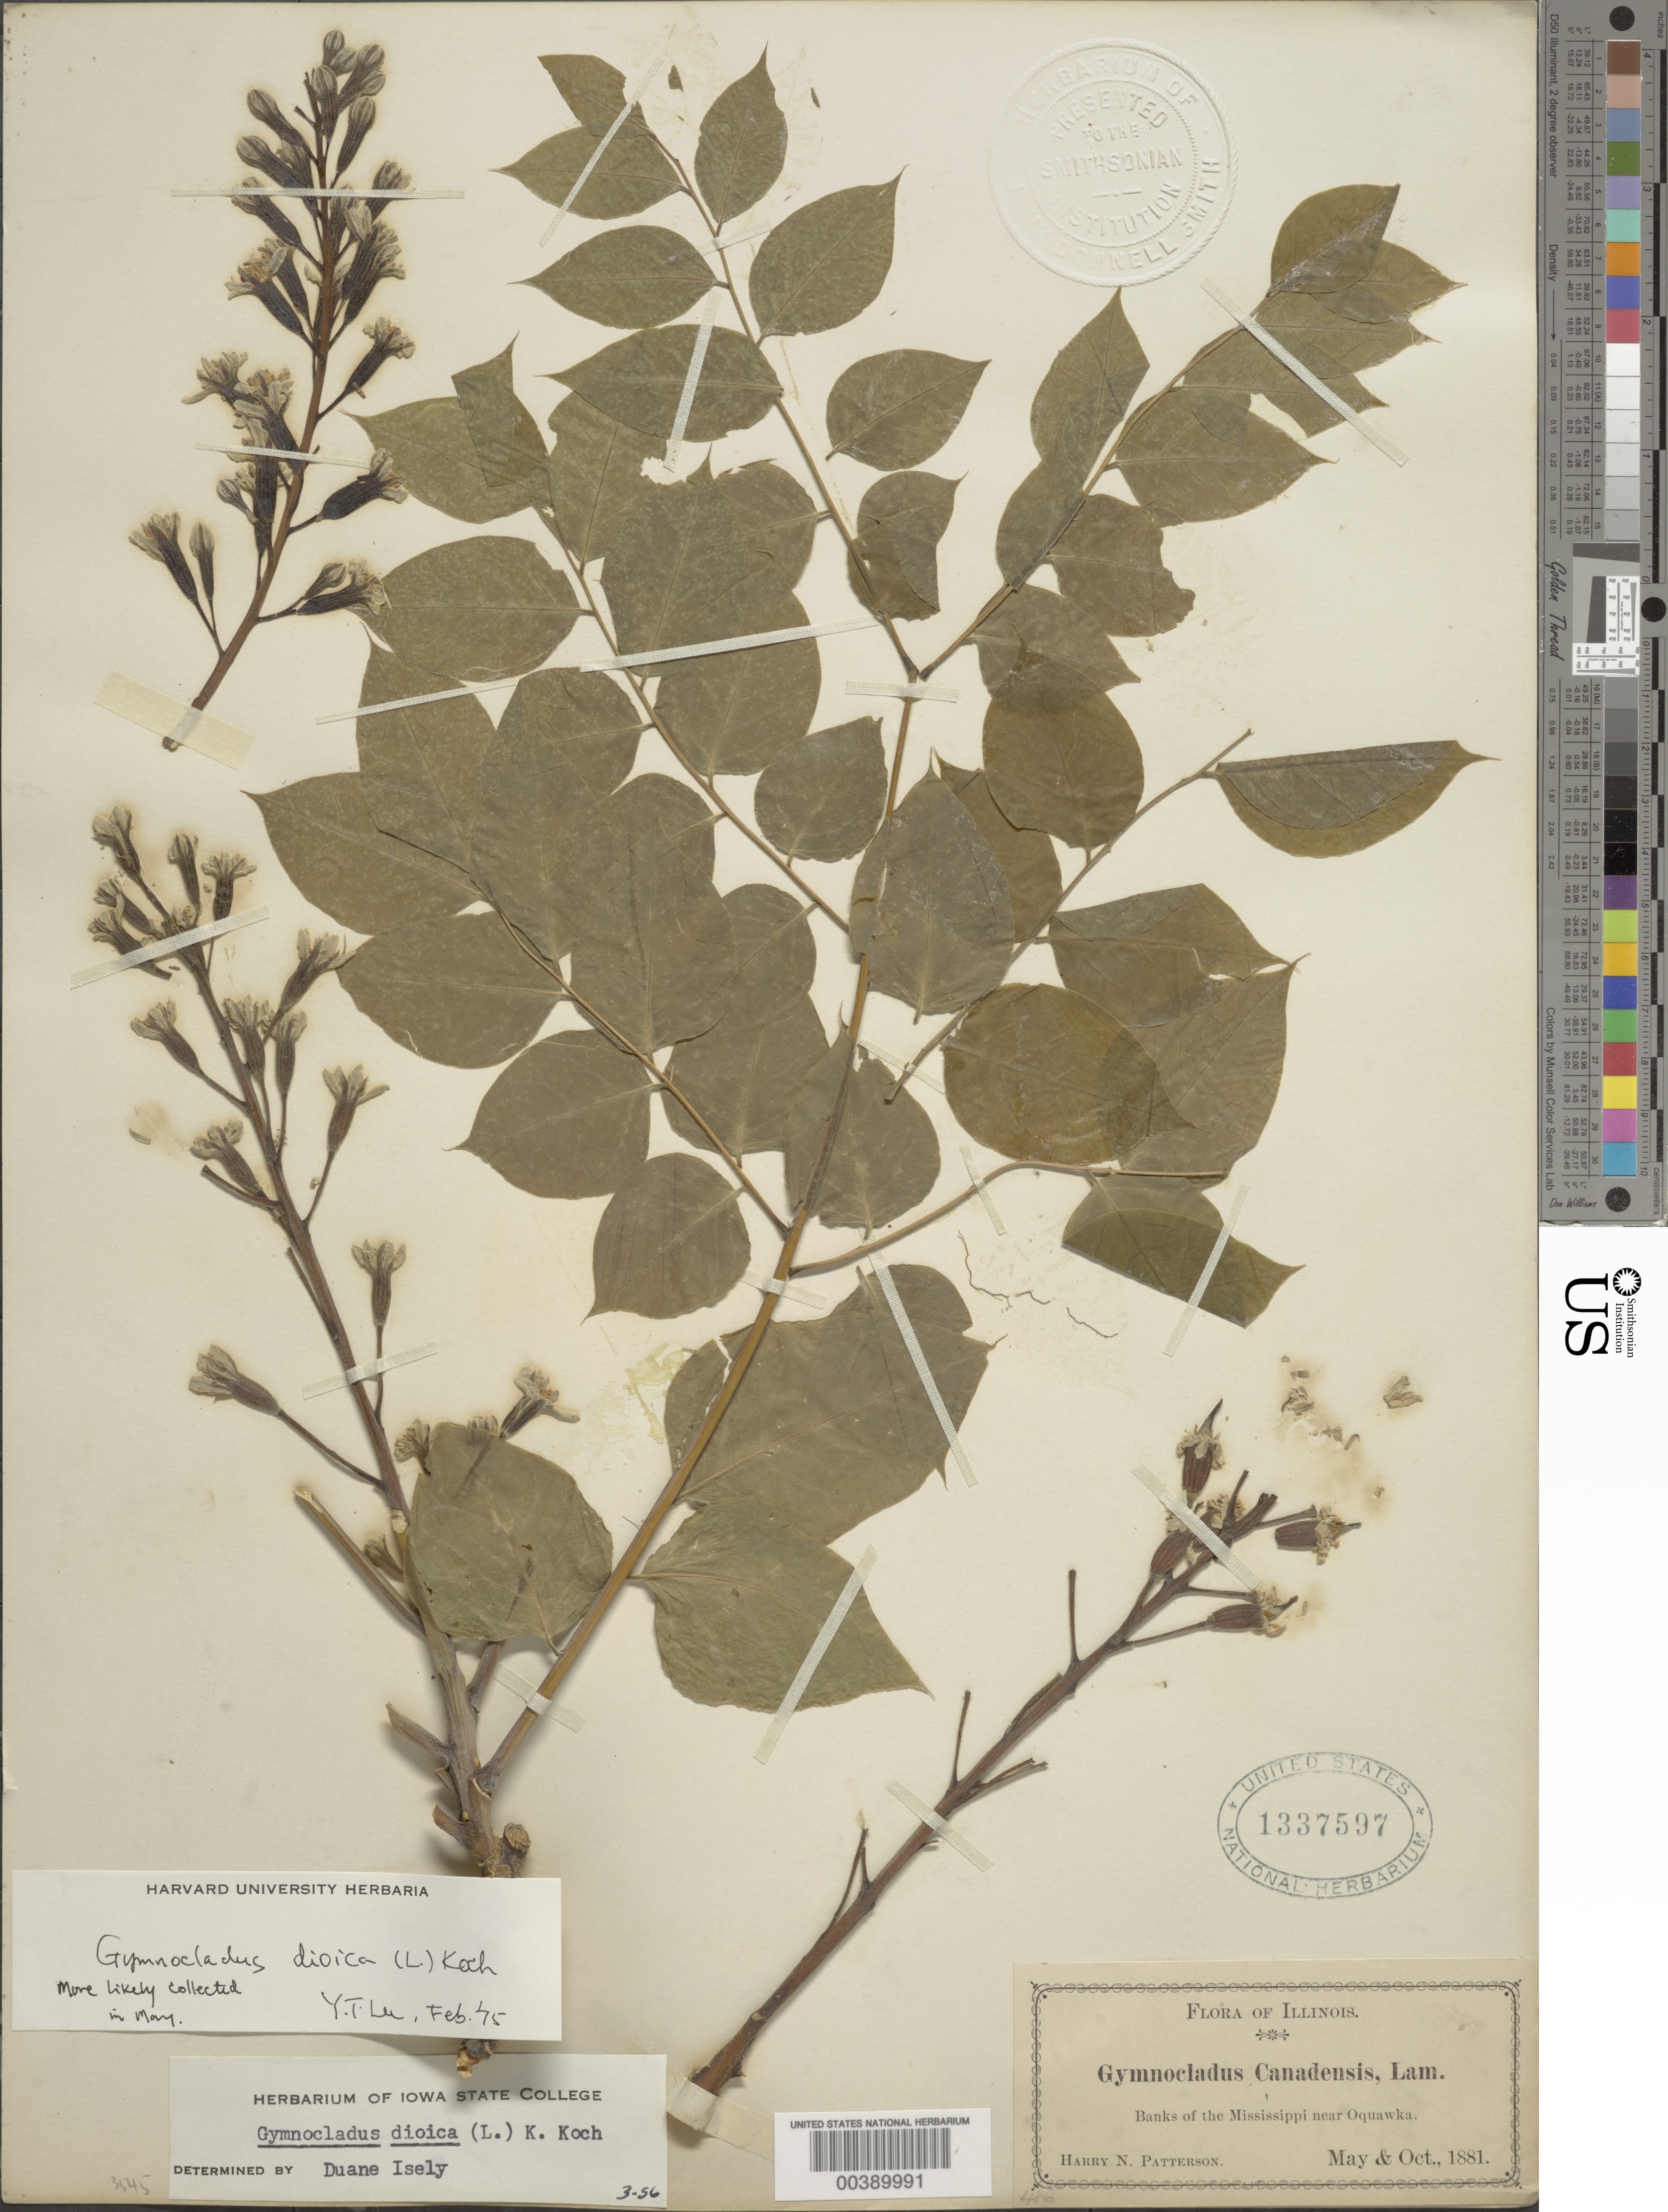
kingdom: Plantae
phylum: Tracheophyta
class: Magnoliopsida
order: Fabales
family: Fabaceae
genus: Gymnocladus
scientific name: Gymnocladus dioicus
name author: (L.) K. Koch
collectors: H. N. Patterson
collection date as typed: May 1881 to -- Oct 1881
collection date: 1881-05/1881-10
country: United States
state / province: Illinois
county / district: Henderson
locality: Banks of the Mississippi near Oquawka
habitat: Banks of river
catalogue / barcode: US 1337597